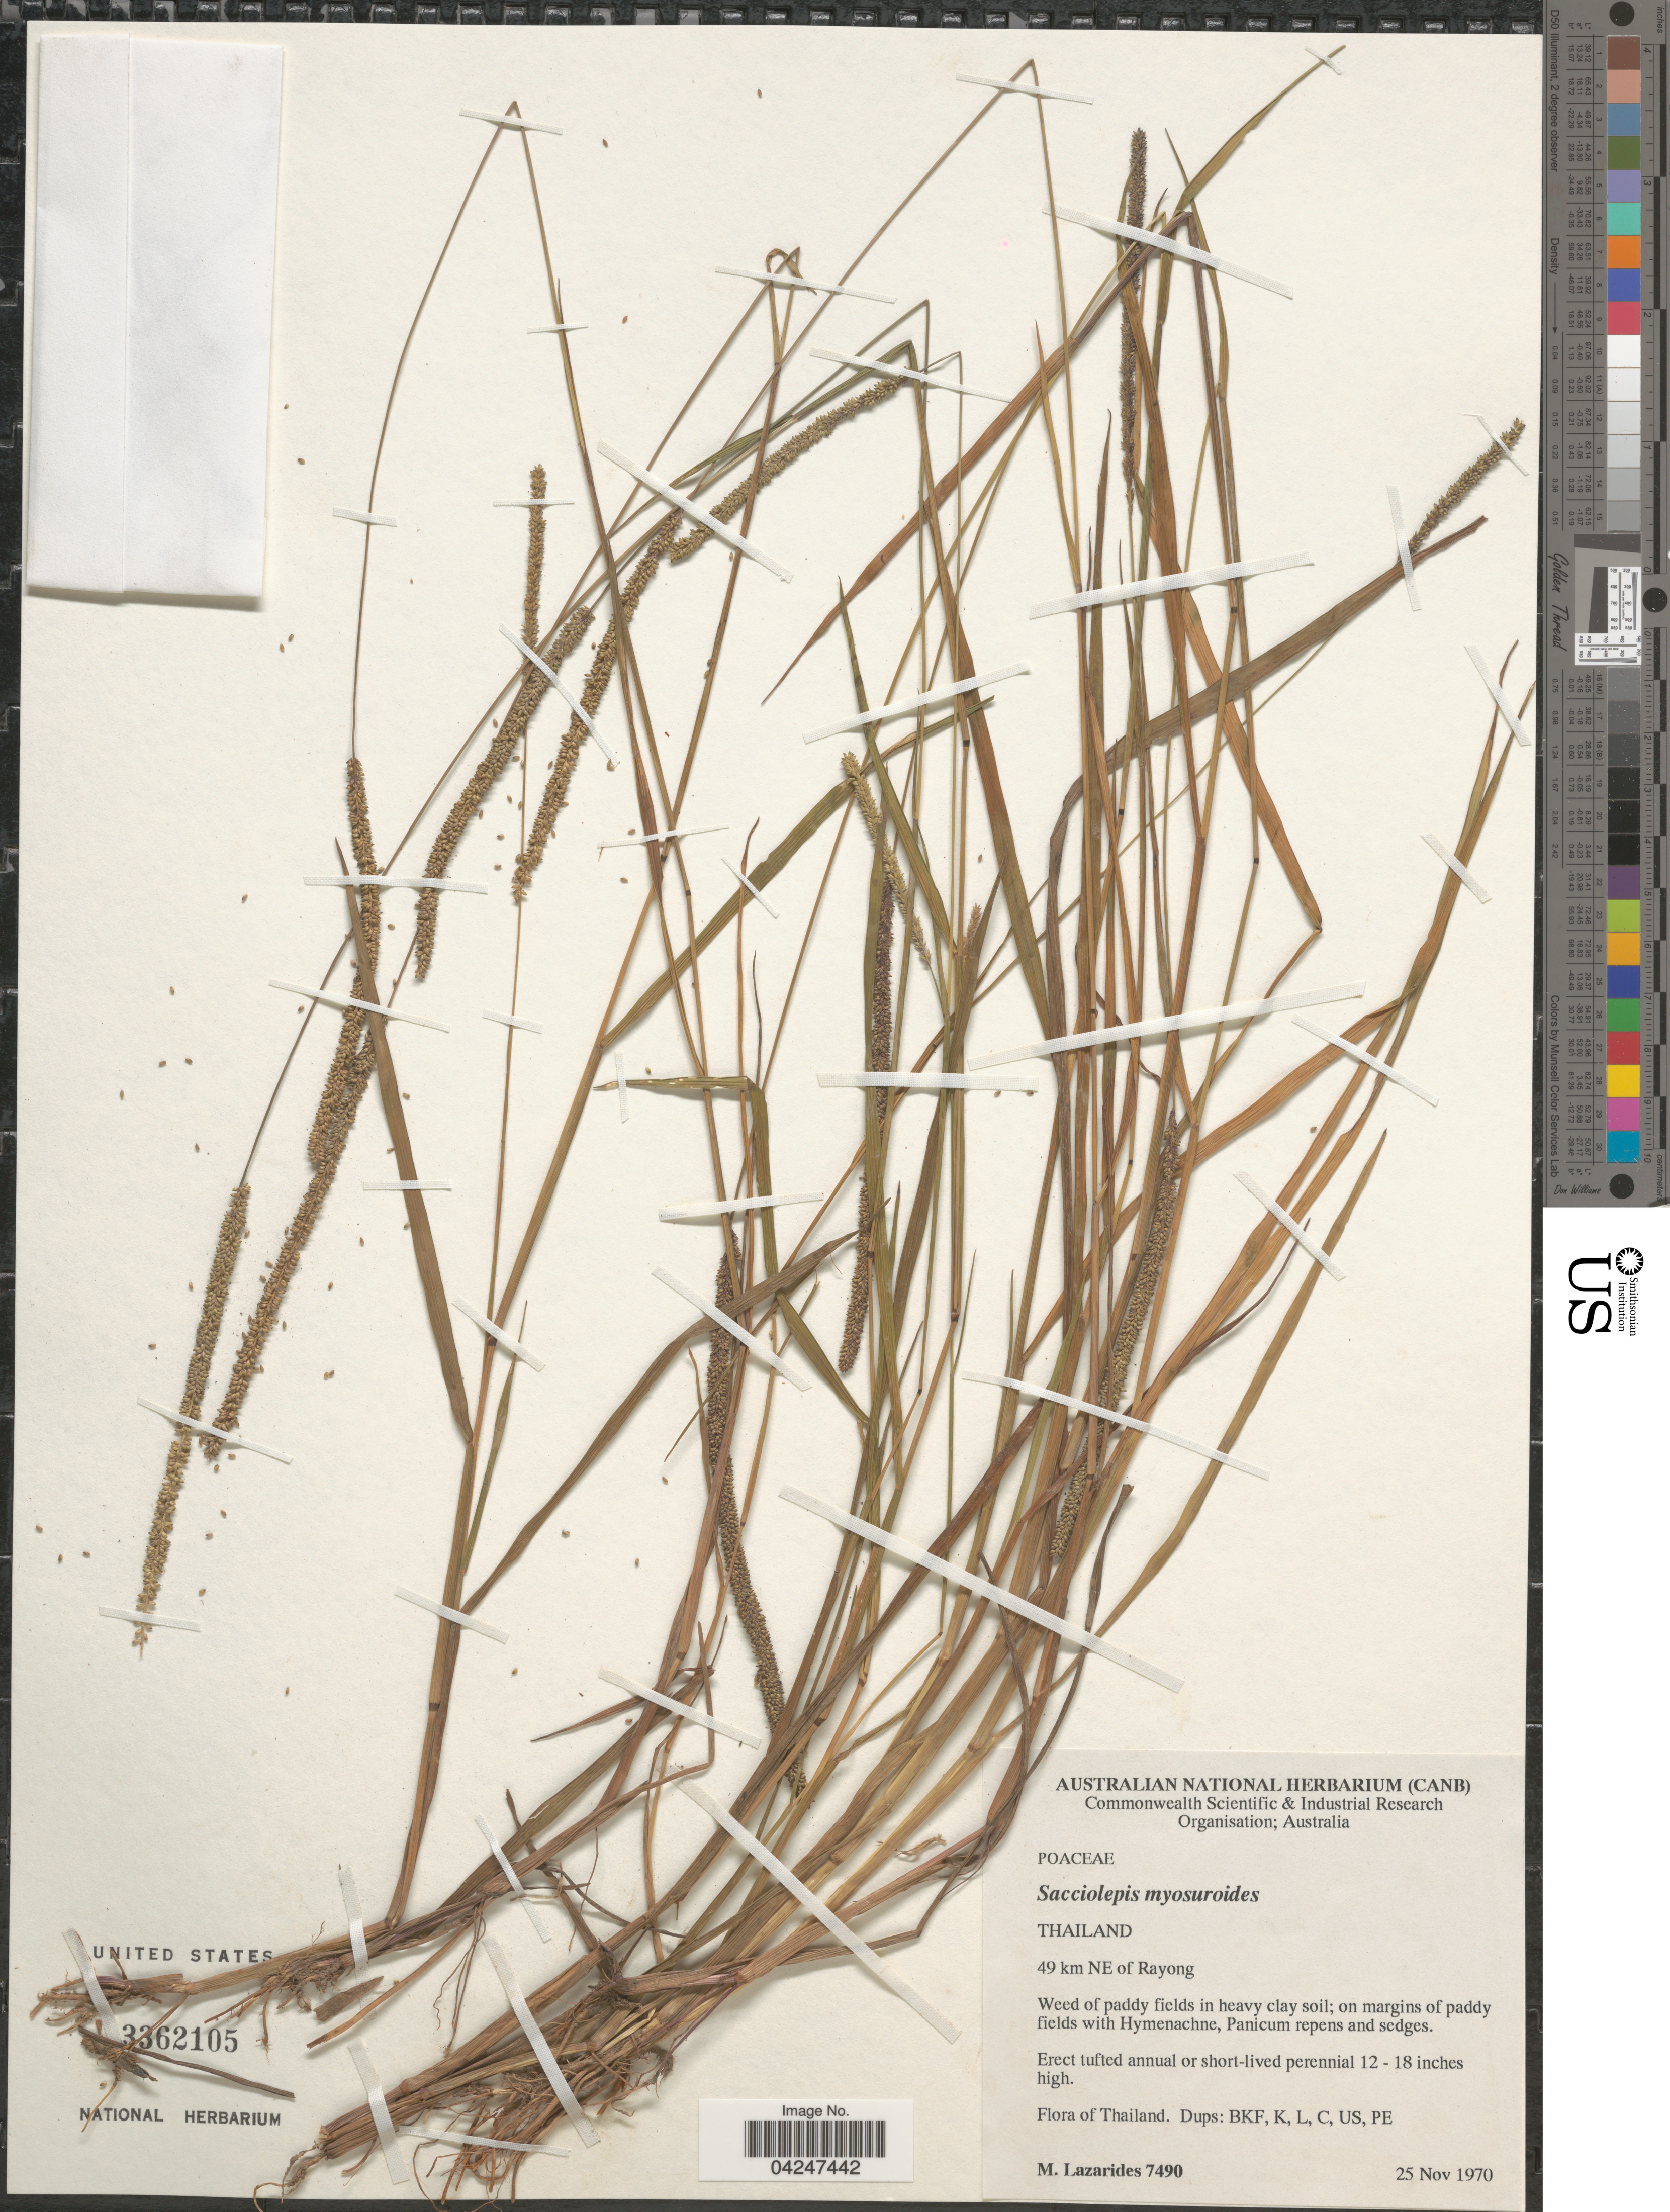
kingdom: Plantae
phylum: Tracheophyta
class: Liliopsida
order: Poales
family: Poaceae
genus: Sacciolepis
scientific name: Sacciolepis myosuroides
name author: (R. Br.) Chase ex E.G. Camus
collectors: M. Lazarides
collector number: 7490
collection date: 1970-11-25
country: Thailand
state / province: Rayong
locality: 49 km NE of Rayong.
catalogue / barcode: US 3362105